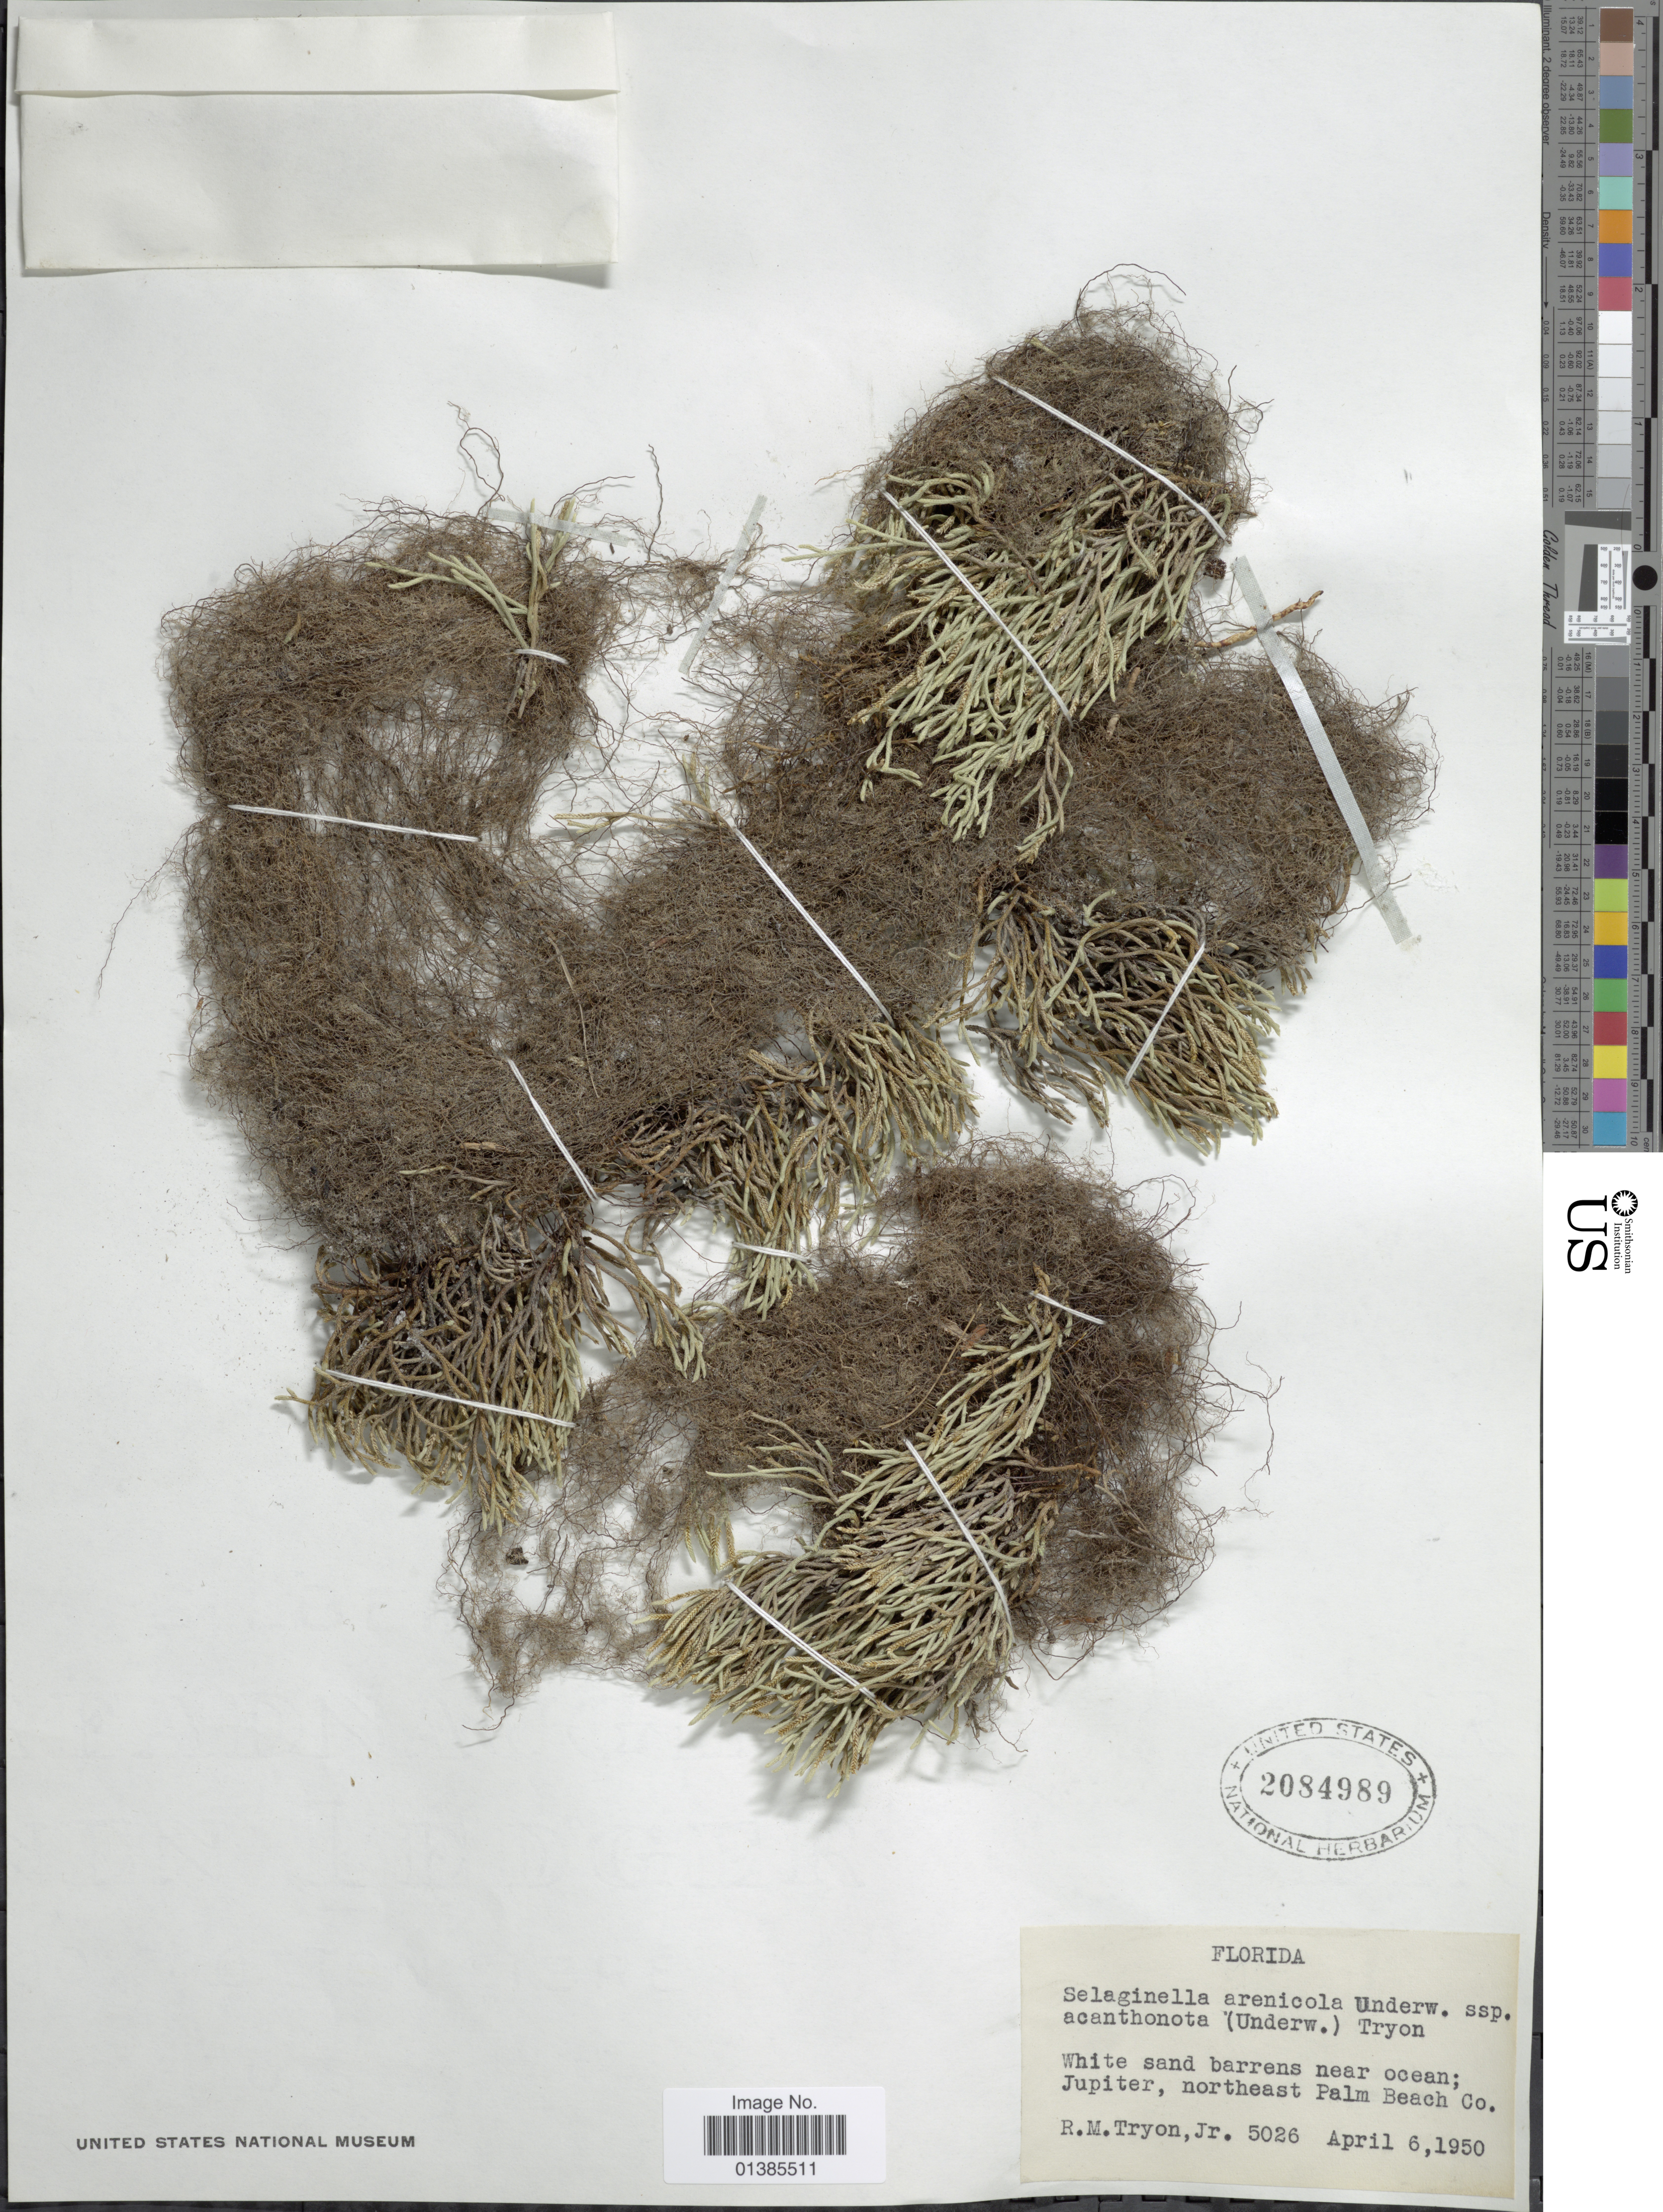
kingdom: Plantae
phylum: Tracheophyta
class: Lycopodiopsida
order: Selaginellales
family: Selaginellaceae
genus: Selaginella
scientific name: Selaginella arenicola subsp. acanthonota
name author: (Underw.) R.M. Tryon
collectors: R. M. Tryon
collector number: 5026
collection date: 1950-04-06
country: United States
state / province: Florida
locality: White sand barrens near ocean; Jupiter, northeast Palm Beach Co.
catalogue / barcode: US 2084989